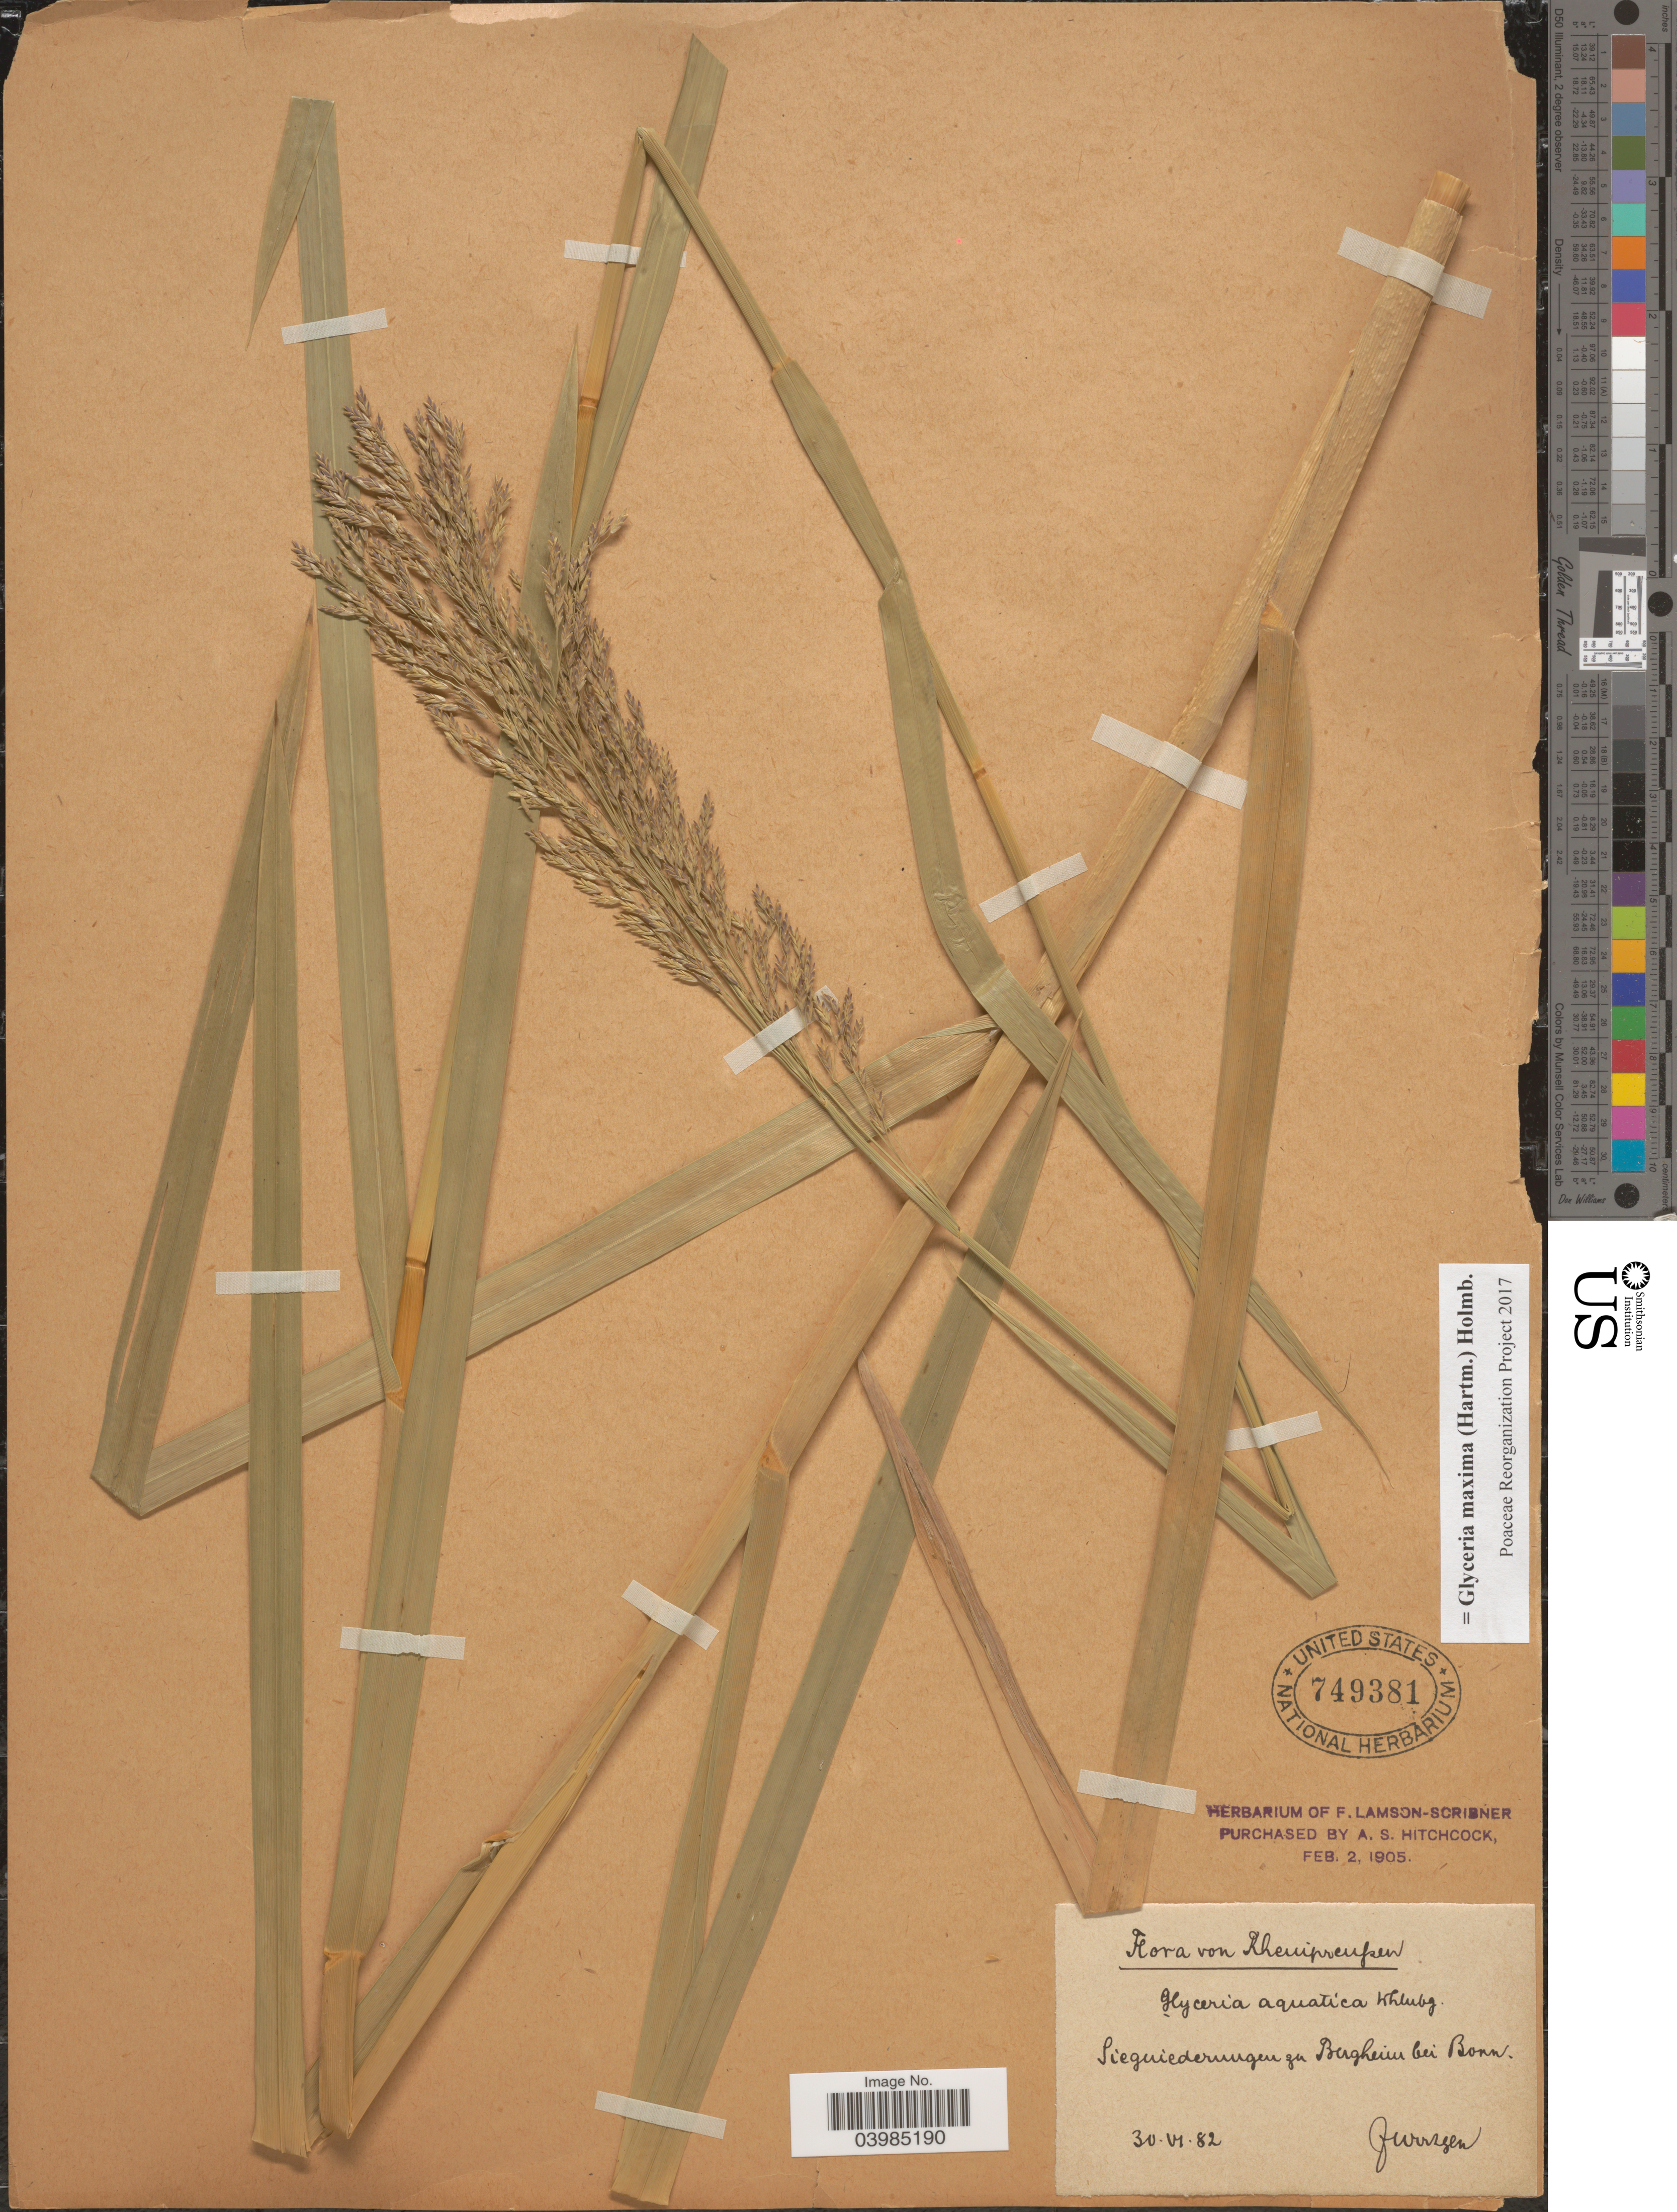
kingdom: Plantae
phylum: Tracheophyta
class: Liliopsida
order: Poales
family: Poaceae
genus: Glyceria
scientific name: Glyceria maxima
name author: (Hartm.) Holmb.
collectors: F. Wirtgen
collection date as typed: Transcribed d/m/y: 30/6/82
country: Germany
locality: Rheinpreussen. Sieguiederungen za Bergheim bei Bonn. [interpreted]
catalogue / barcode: US 749381